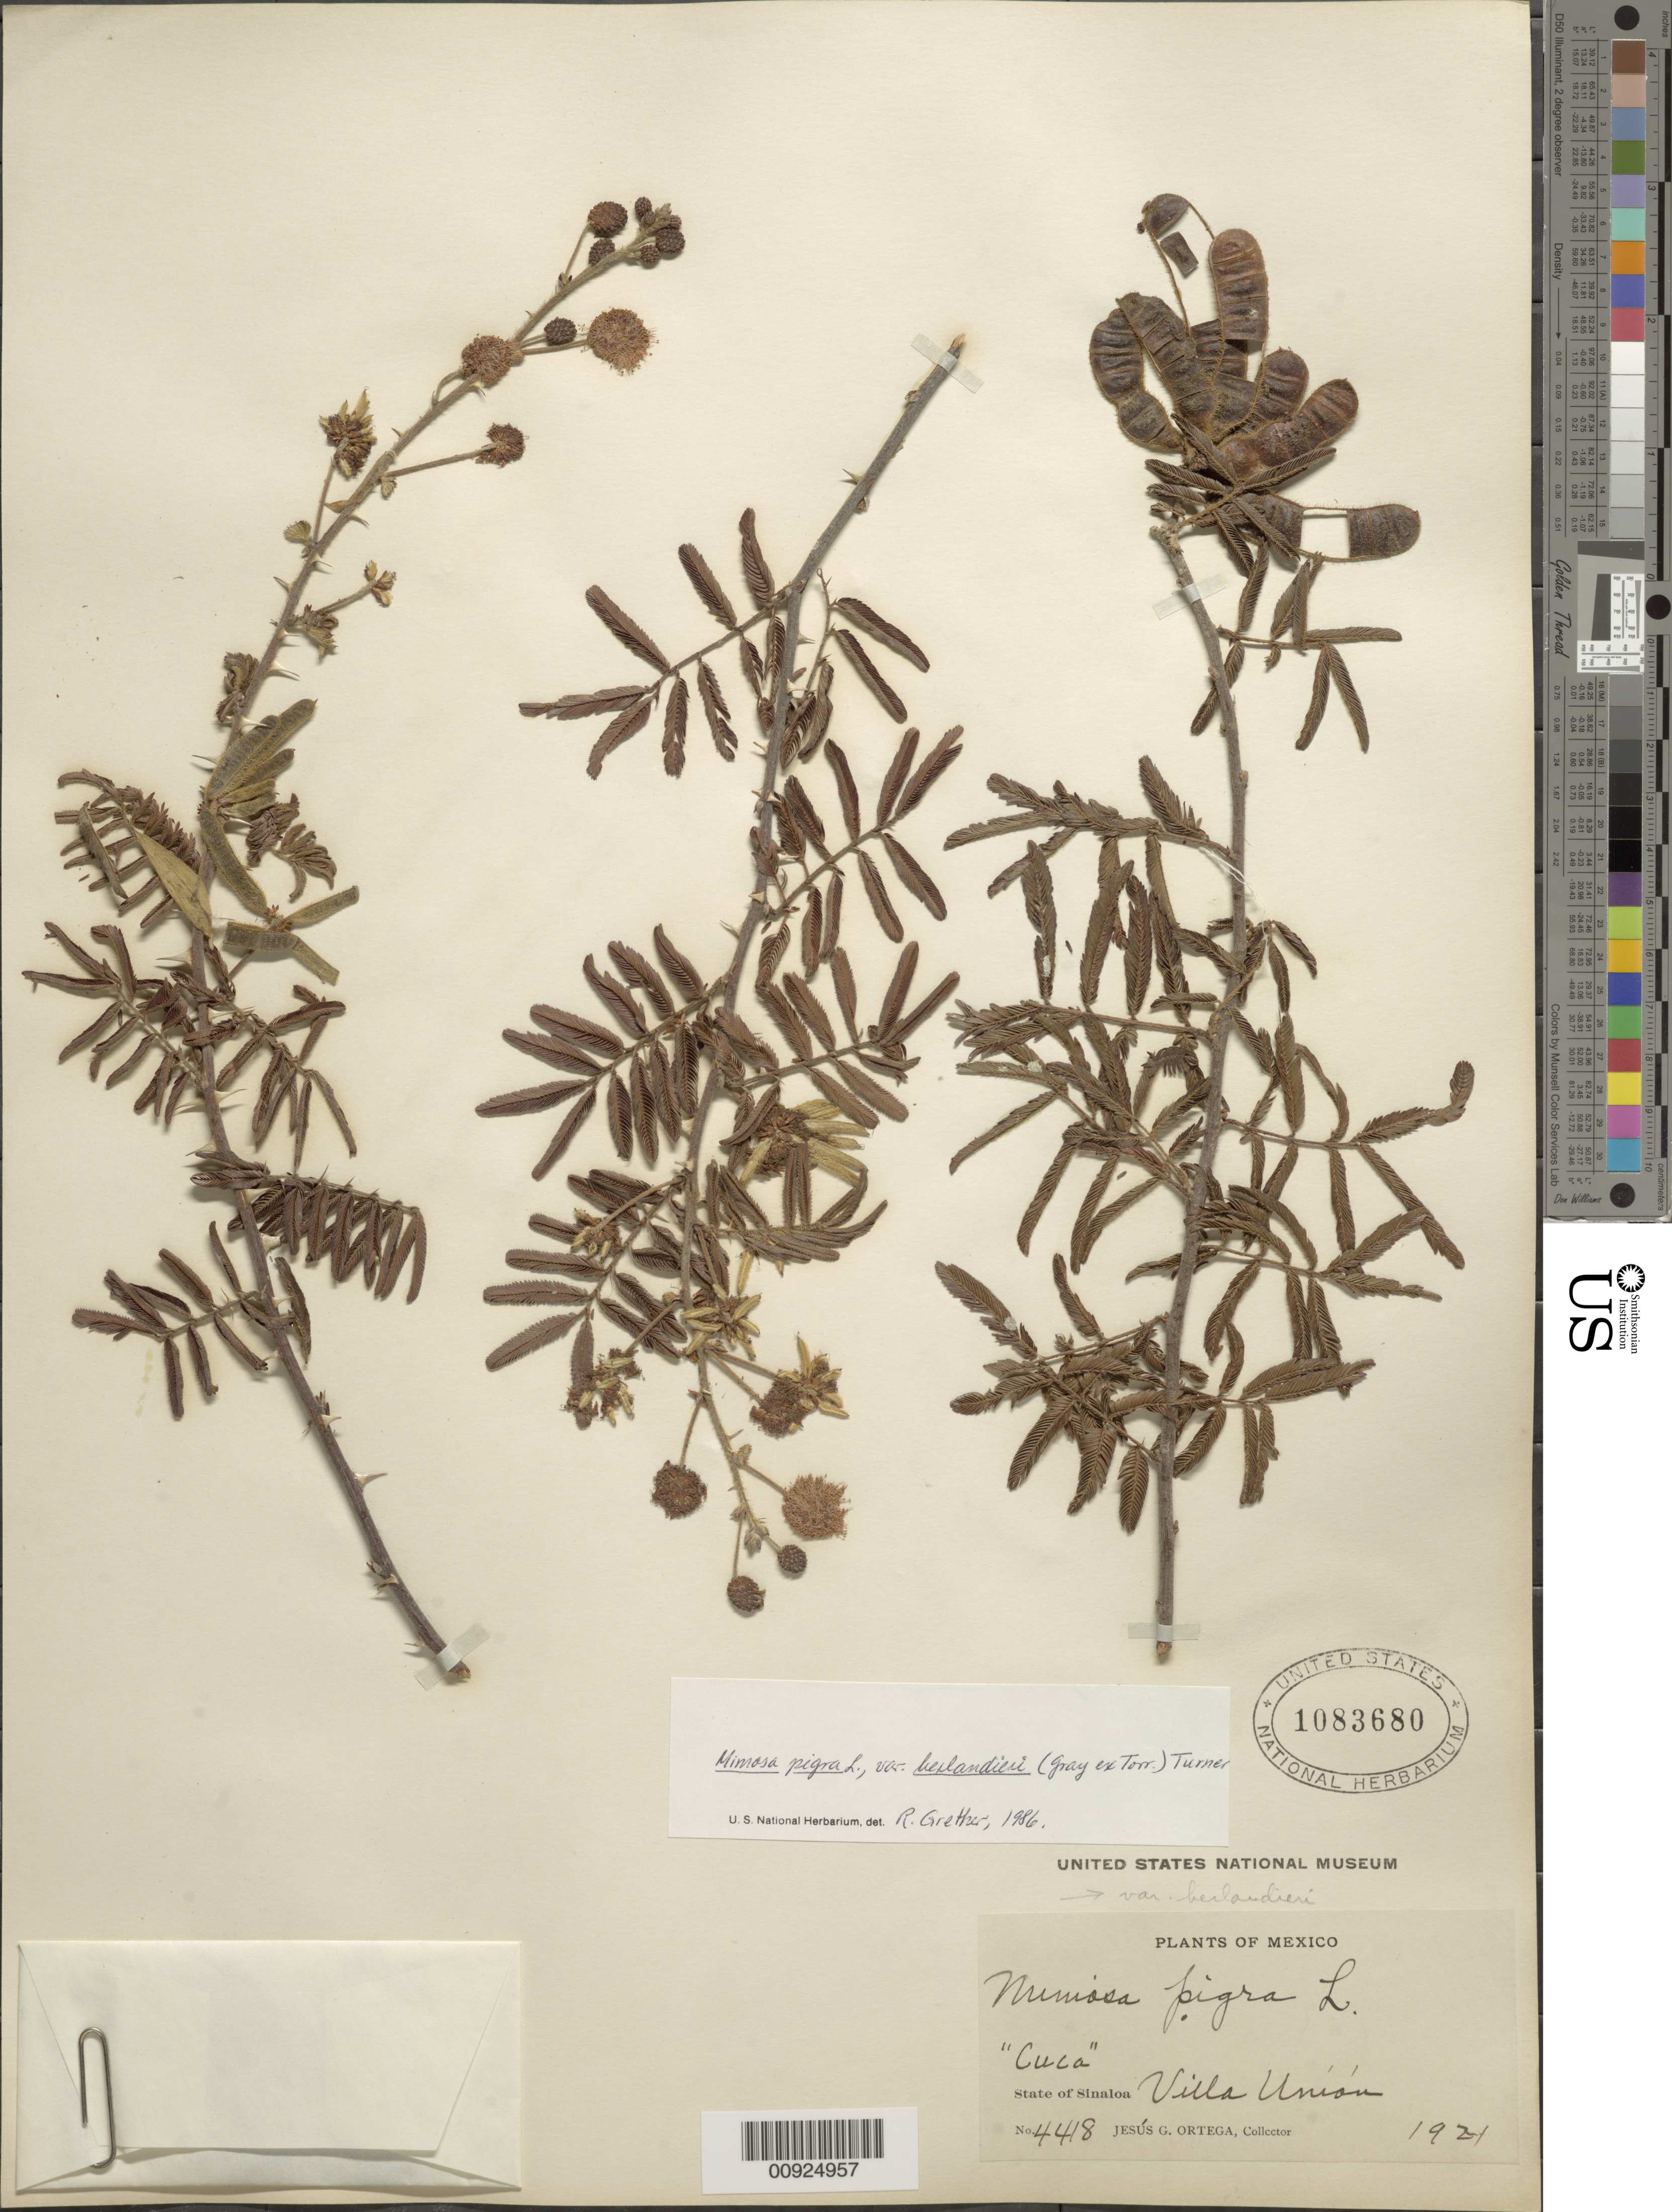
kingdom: Plantae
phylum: Tracheophyta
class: Magnoliopsida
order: Fabales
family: Fabaceae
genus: Mimosa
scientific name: Mimosa asperata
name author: L.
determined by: Strong, Mark T., (BOT), Smithsonian Institution - National Museum of Natural History (UNITED STATES)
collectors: J. Ortega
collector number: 4418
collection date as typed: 1921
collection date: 1921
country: Mexico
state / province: Sinaloa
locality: State of Sinaloa: Villa Unión.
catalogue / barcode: US 1083680